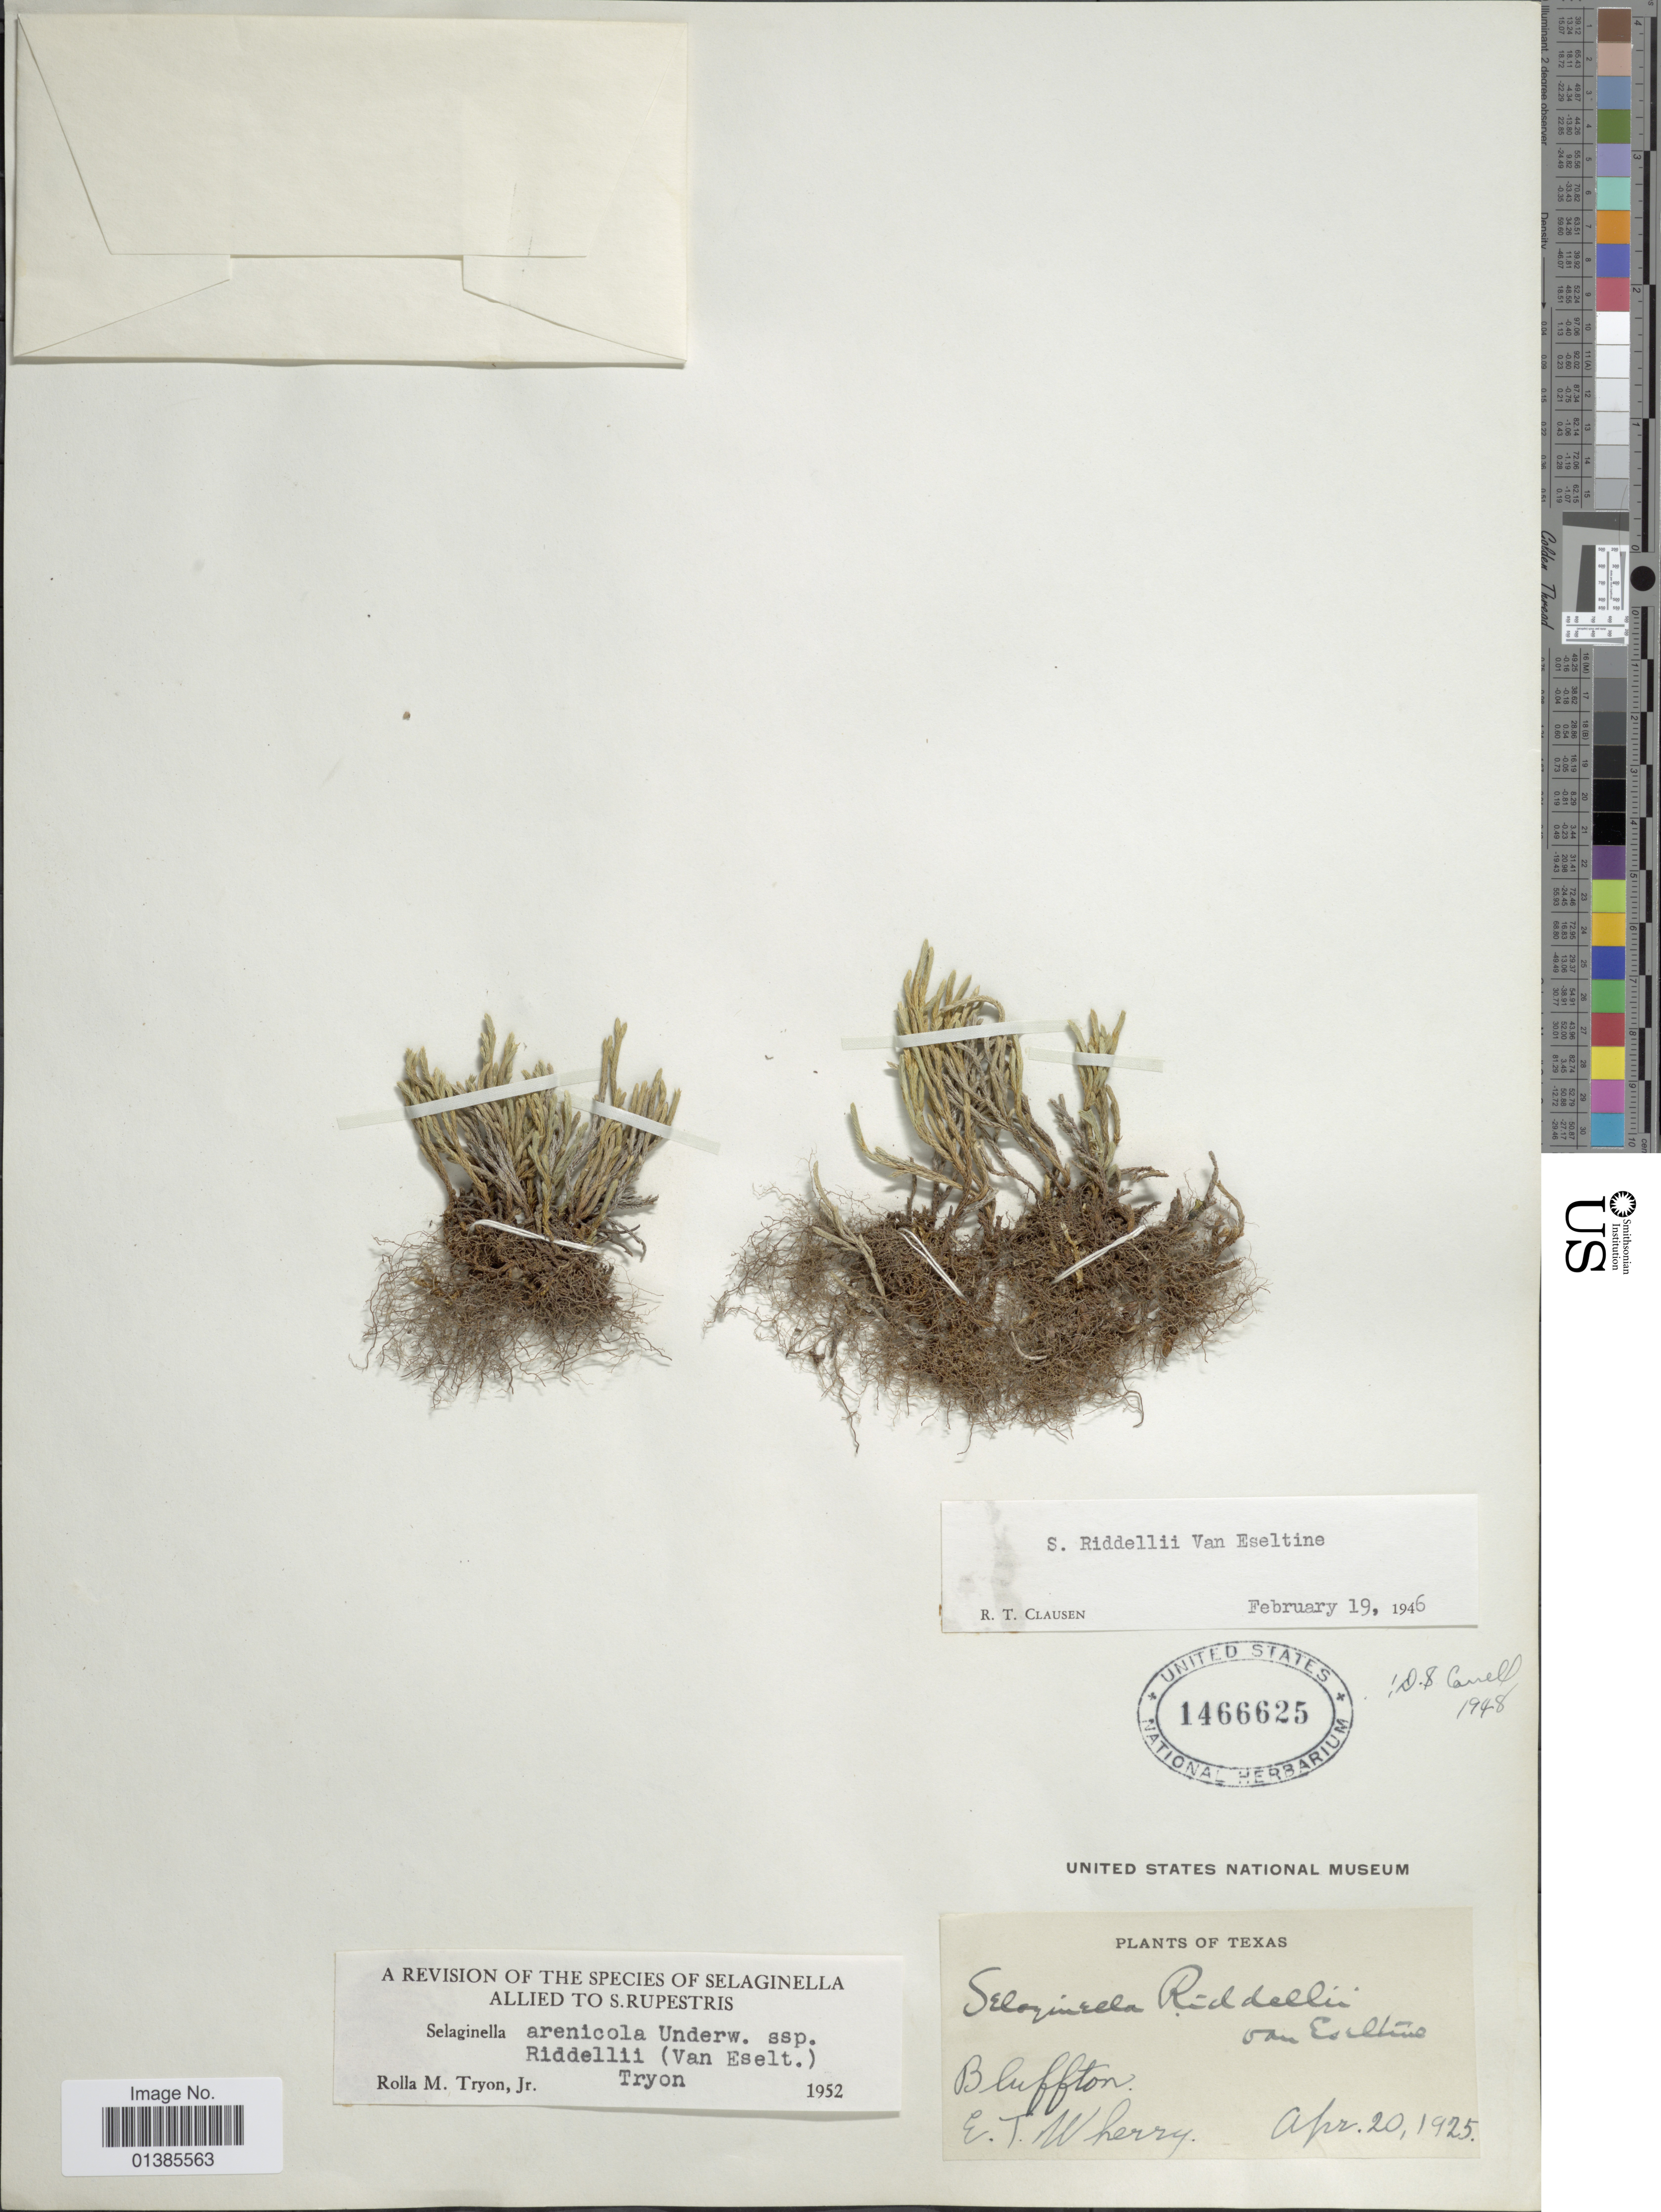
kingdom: Plantae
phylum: Tracheophyta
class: Lycopodiopsida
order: Selaginellales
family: Selaginellaceae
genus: Selaginella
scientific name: Selaginella arenicola subsp. riddellii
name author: (Van Eselt.) R.M. Tryon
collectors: E. T. Wherry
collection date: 1925-04-20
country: United States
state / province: Texas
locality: Bluffton.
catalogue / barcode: US 1466625